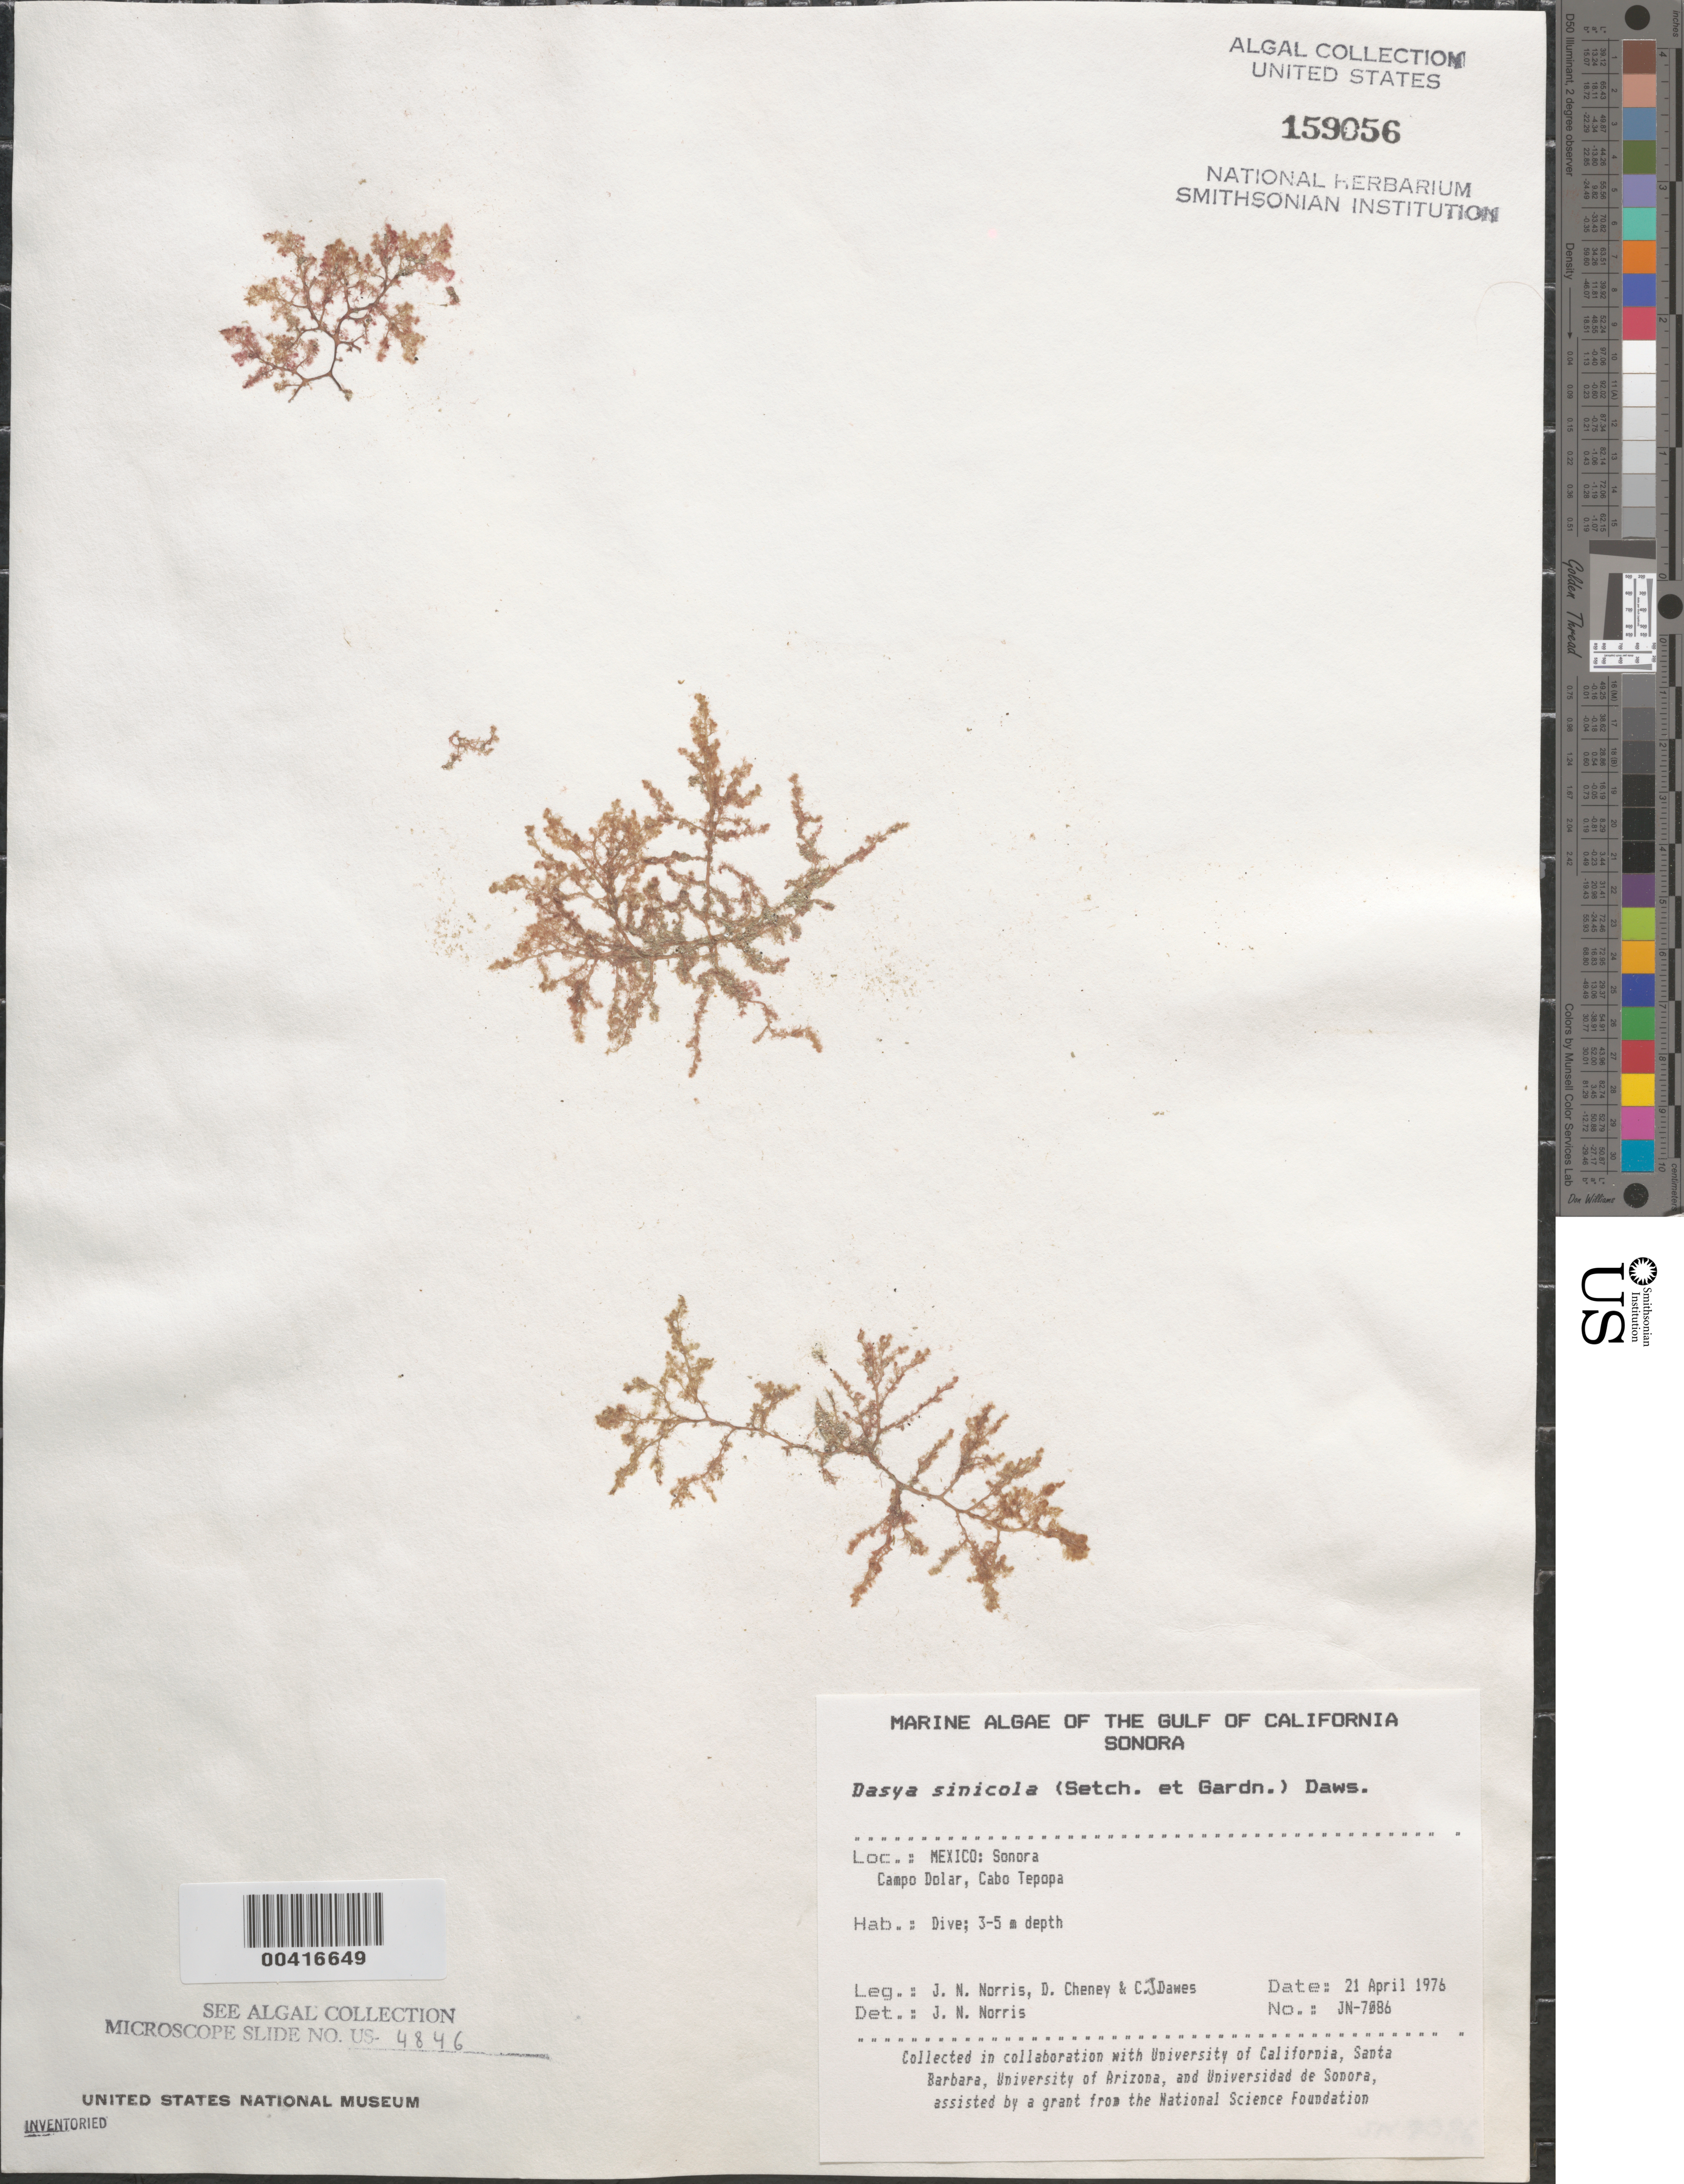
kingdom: Plantae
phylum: Rhodophyta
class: Florideophyceae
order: Ceramiales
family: Dasyaceae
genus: Dasya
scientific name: Dasya sinicola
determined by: Norris, James N.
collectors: J. N. Norris, D. Cheney & C. Dawes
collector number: JN-7086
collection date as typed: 21 Apr 1976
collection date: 1976-04-21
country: Mexico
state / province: Sonora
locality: Campo Dolar, Cabo Tepopa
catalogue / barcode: US 159056